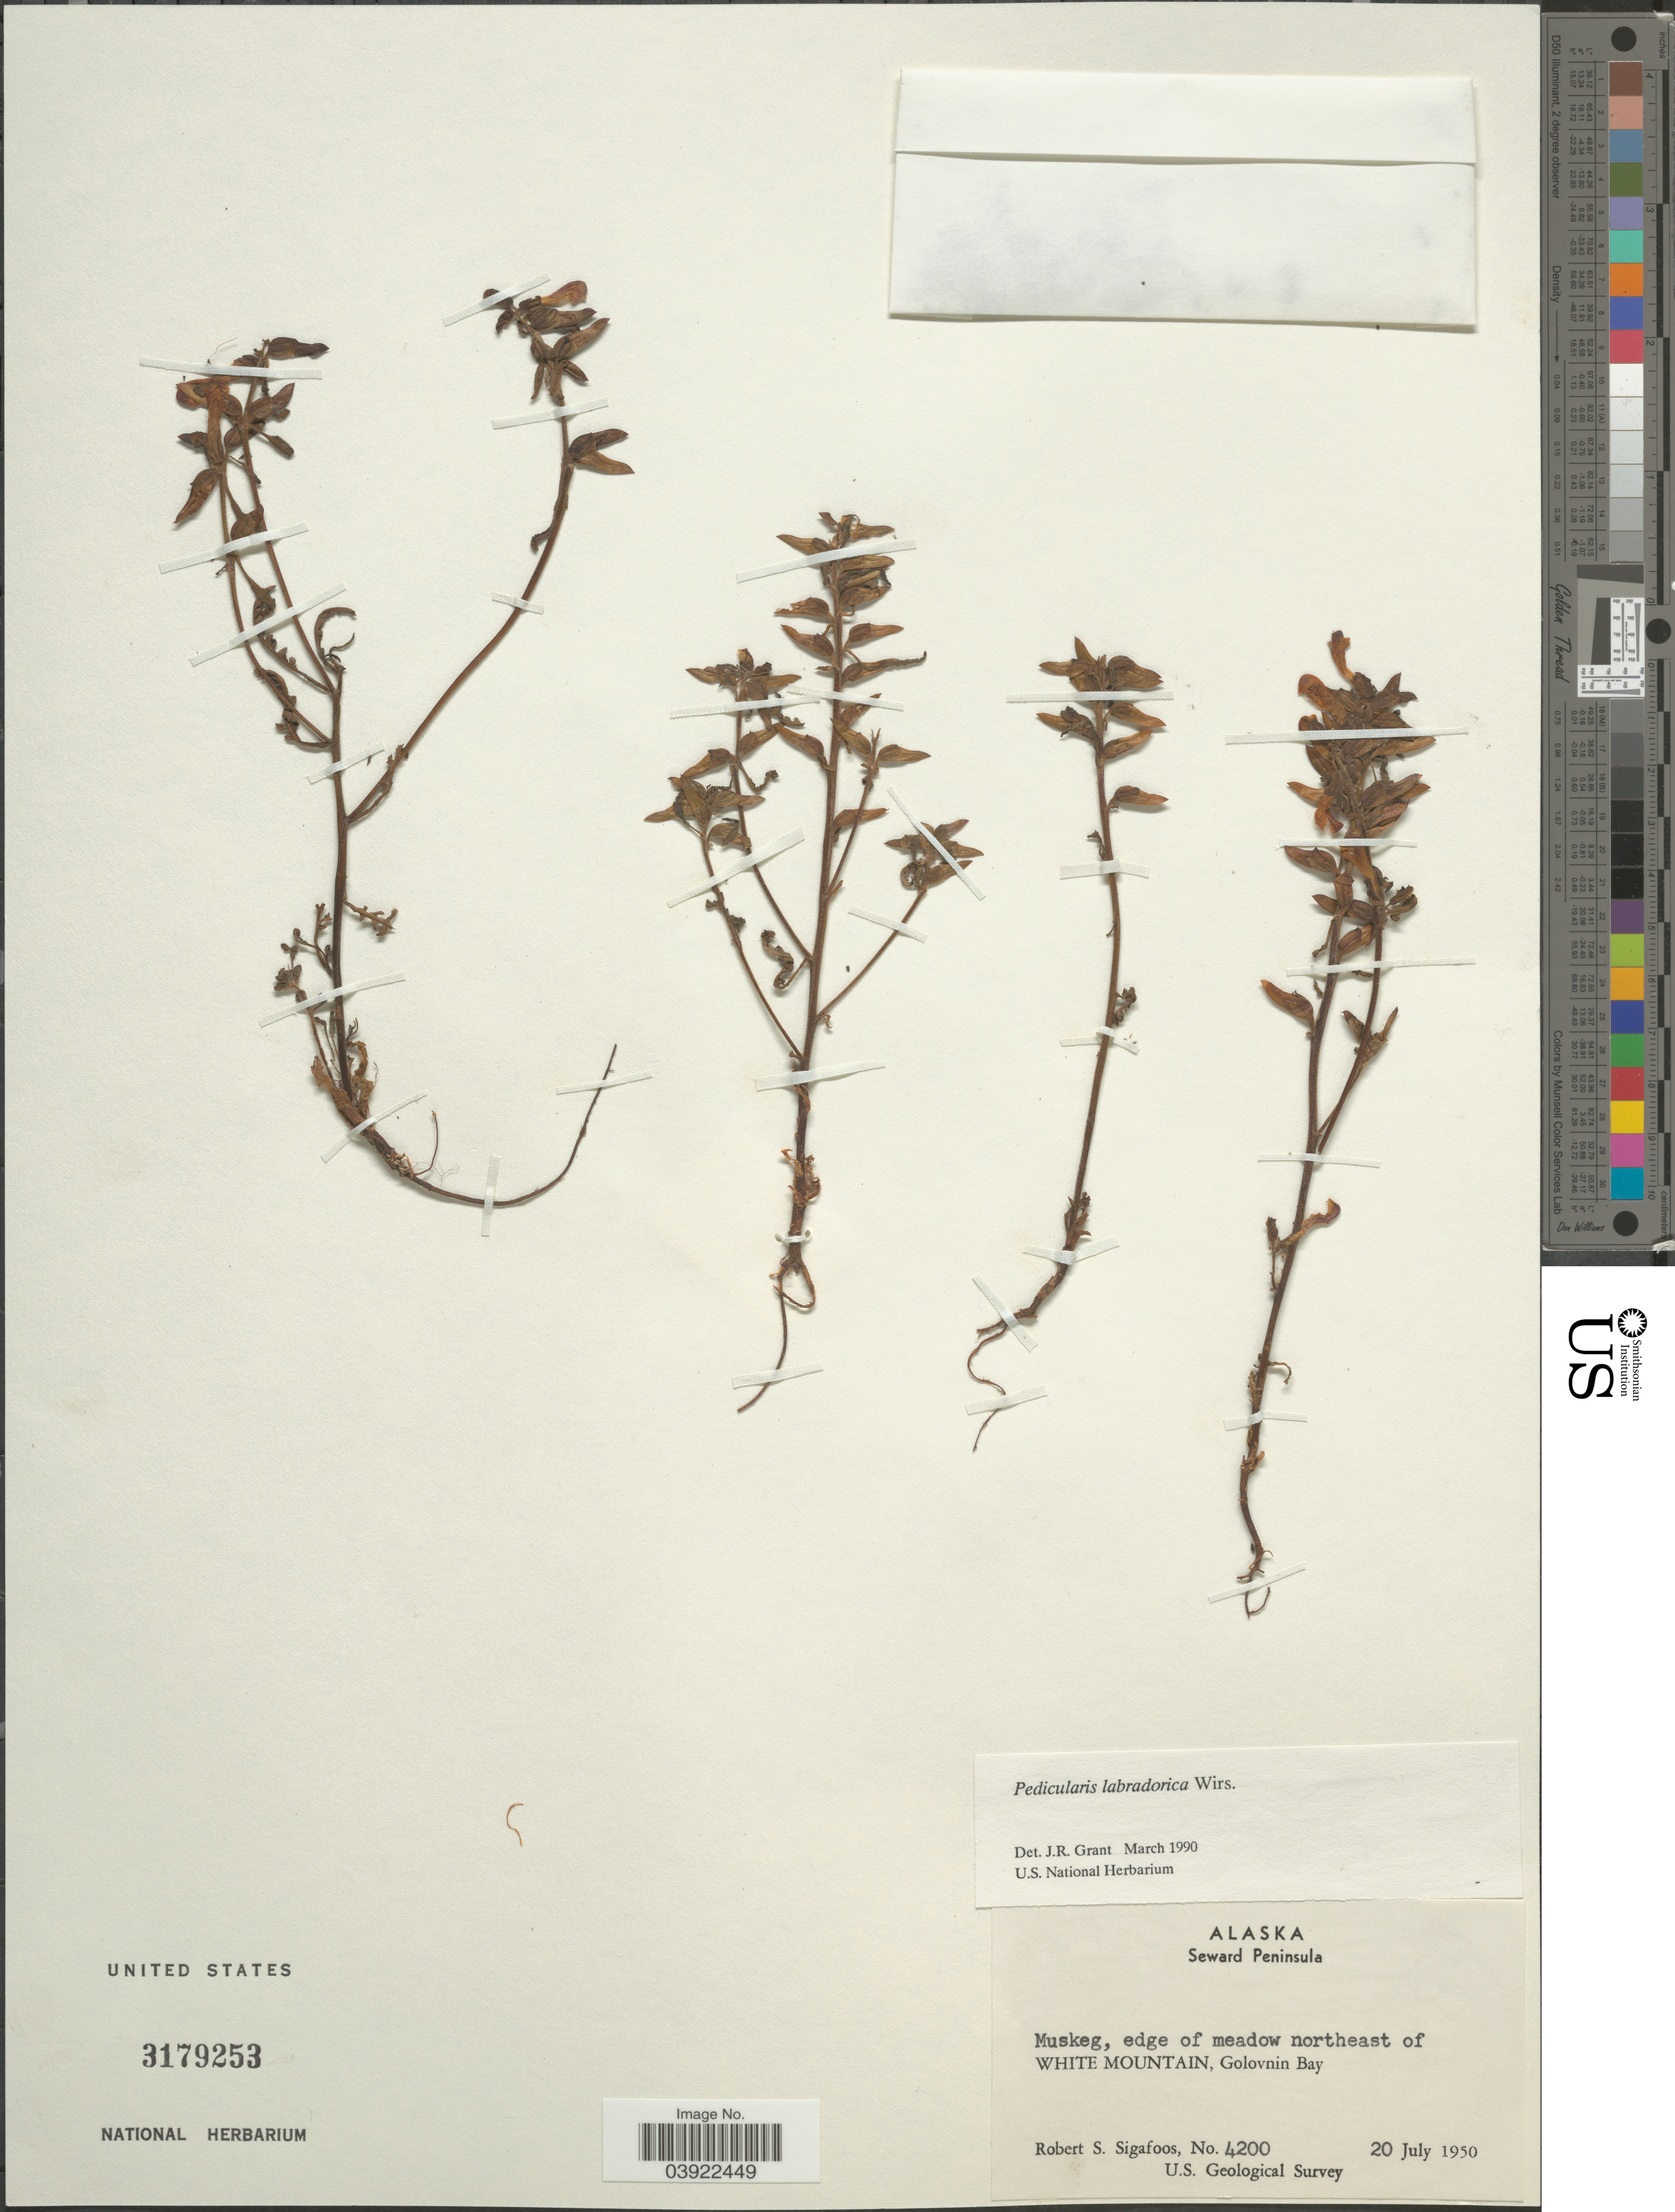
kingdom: Plantae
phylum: Tracheophyta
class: Magnoliopsida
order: Lamiales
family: Orobanchaceae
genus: Pedicularis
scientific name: Pedicularis labradorica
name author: Wirsing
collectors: R. Sigafoos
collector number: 4200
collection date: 1950-07-20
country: United States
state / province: Alaska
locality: Seward Peninsula. Northeast of White Mountain, Golovnin Bay.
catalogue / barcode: US 3179253